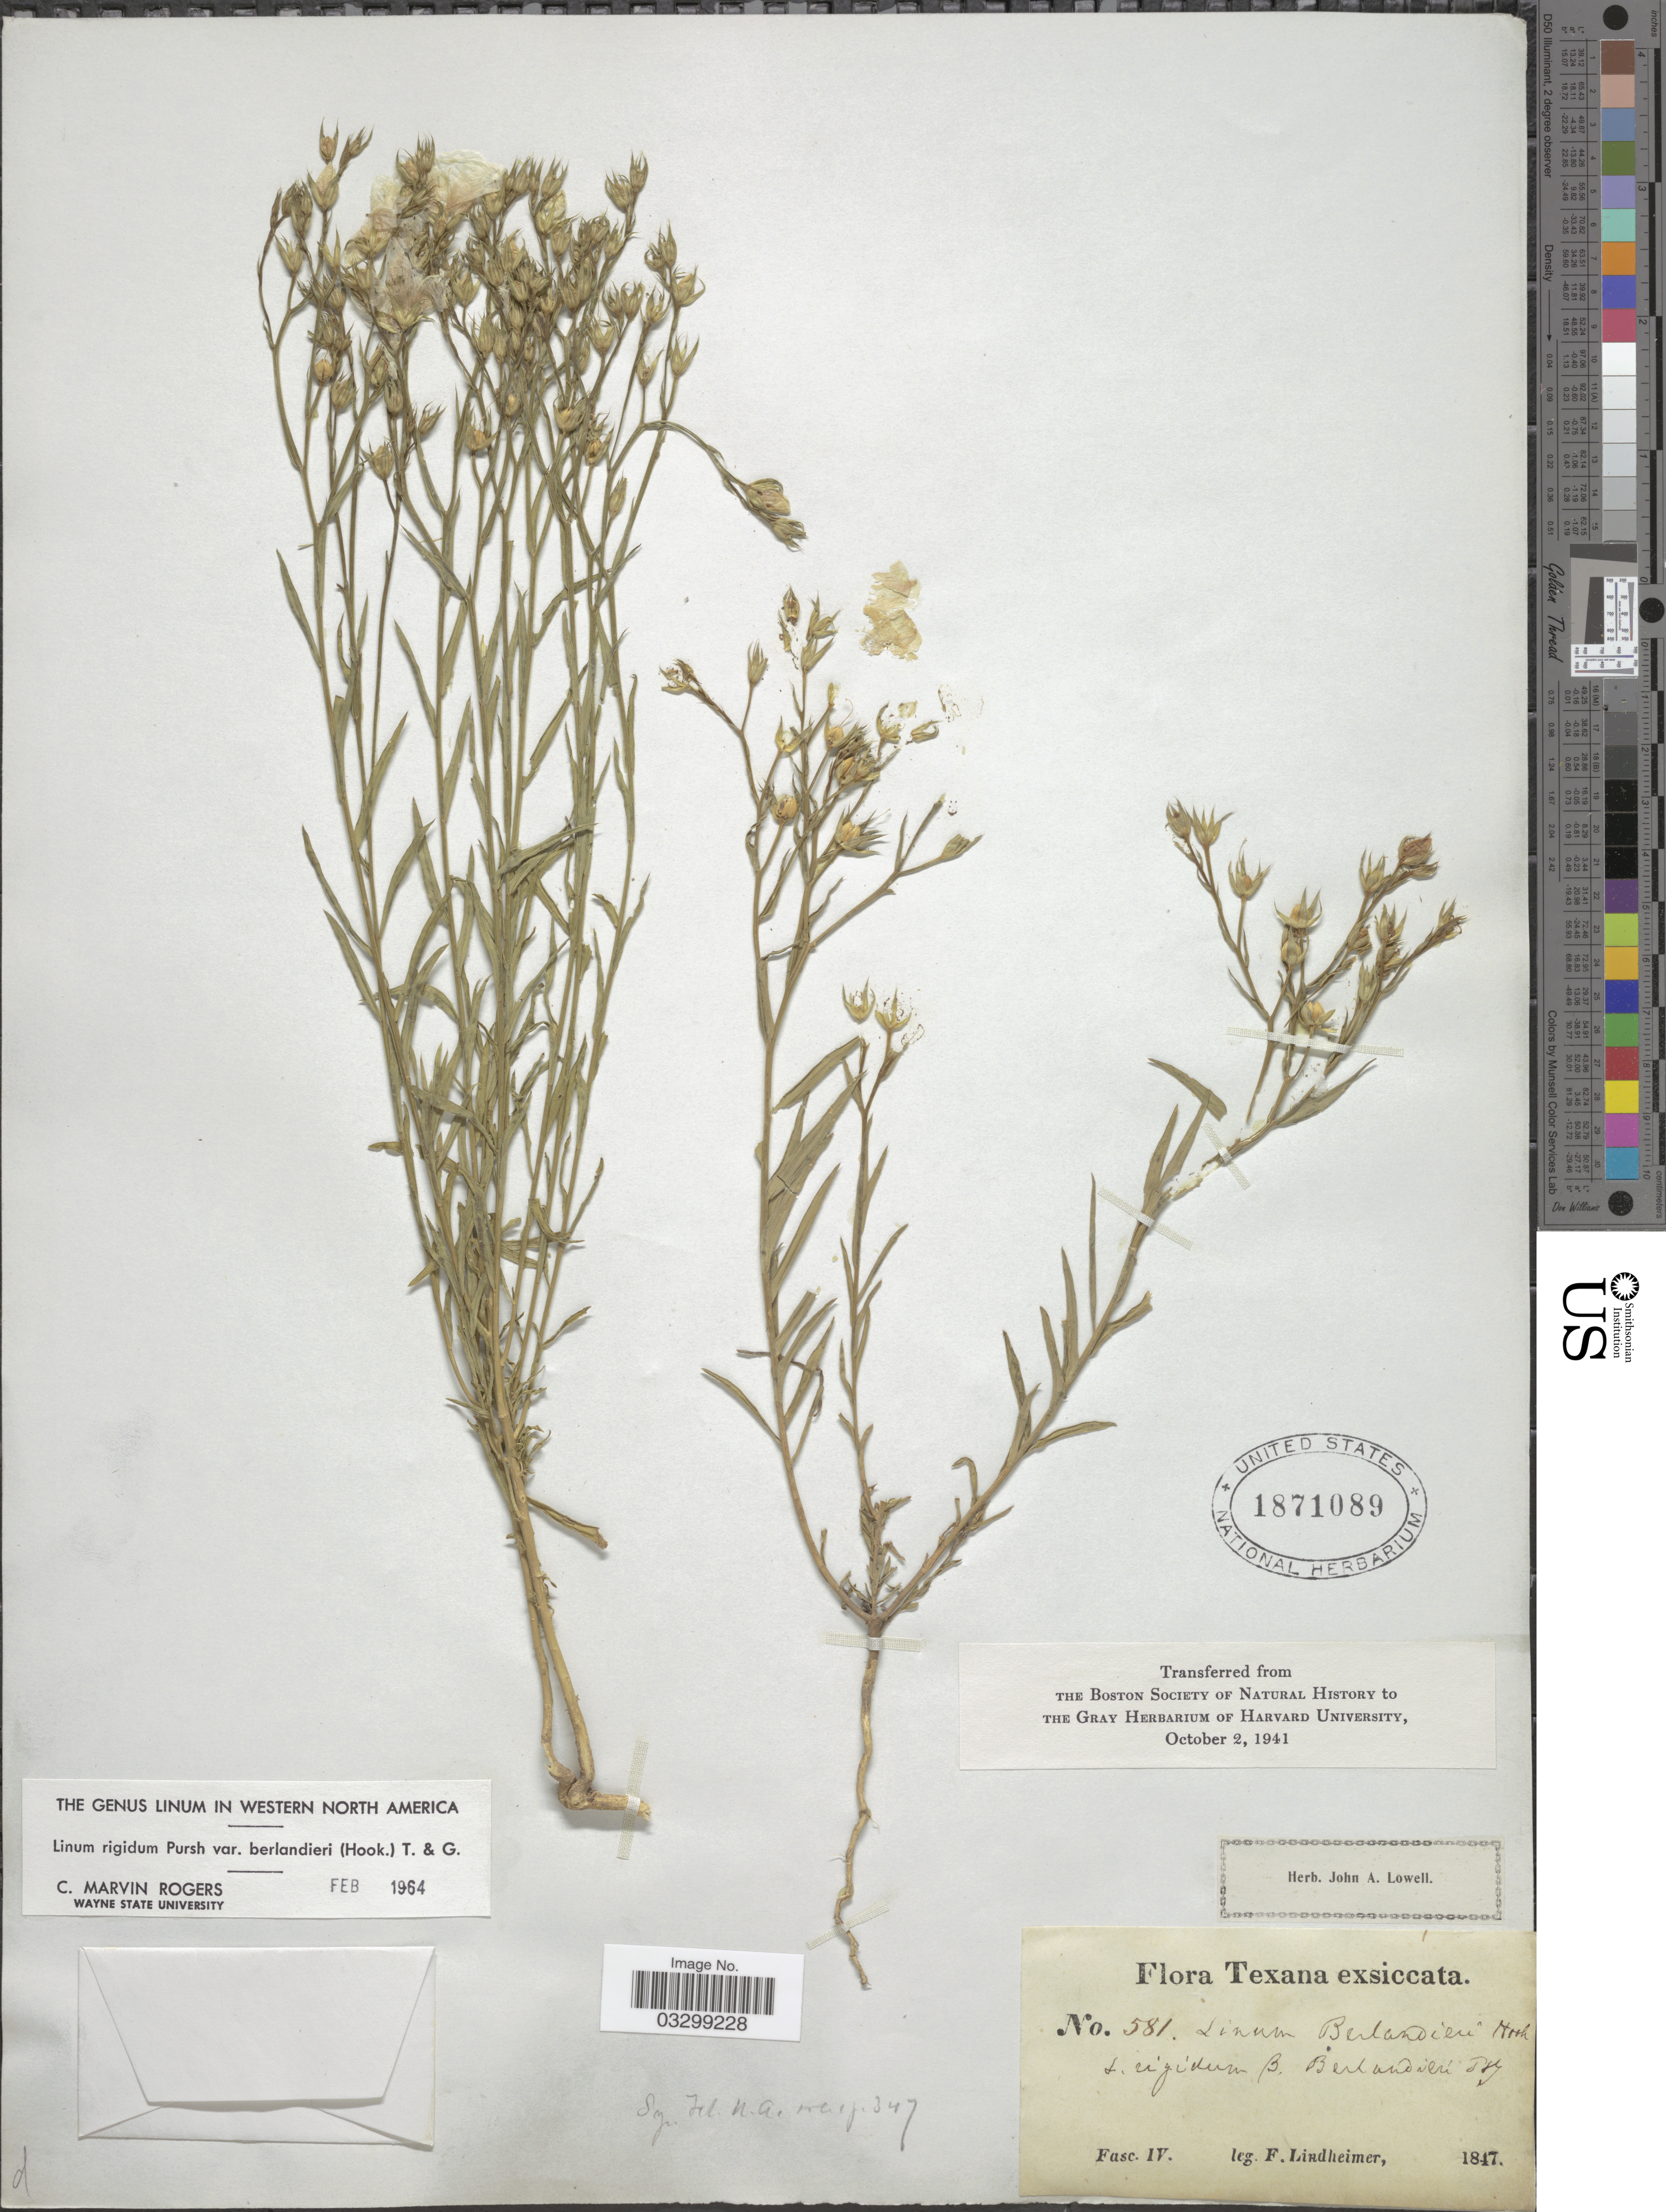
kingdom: Plantae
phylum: Tracheophyta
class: Magnoliopsida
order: Malpighiales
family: Linaceae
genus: Linum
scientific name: Linum rigidum var. berlandieri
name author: Pursh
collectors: F. Lindheimer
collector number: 581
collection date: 1847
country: United States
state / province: Texas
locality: Fasc. IV. [unsure placement]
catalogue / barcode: US 1871089